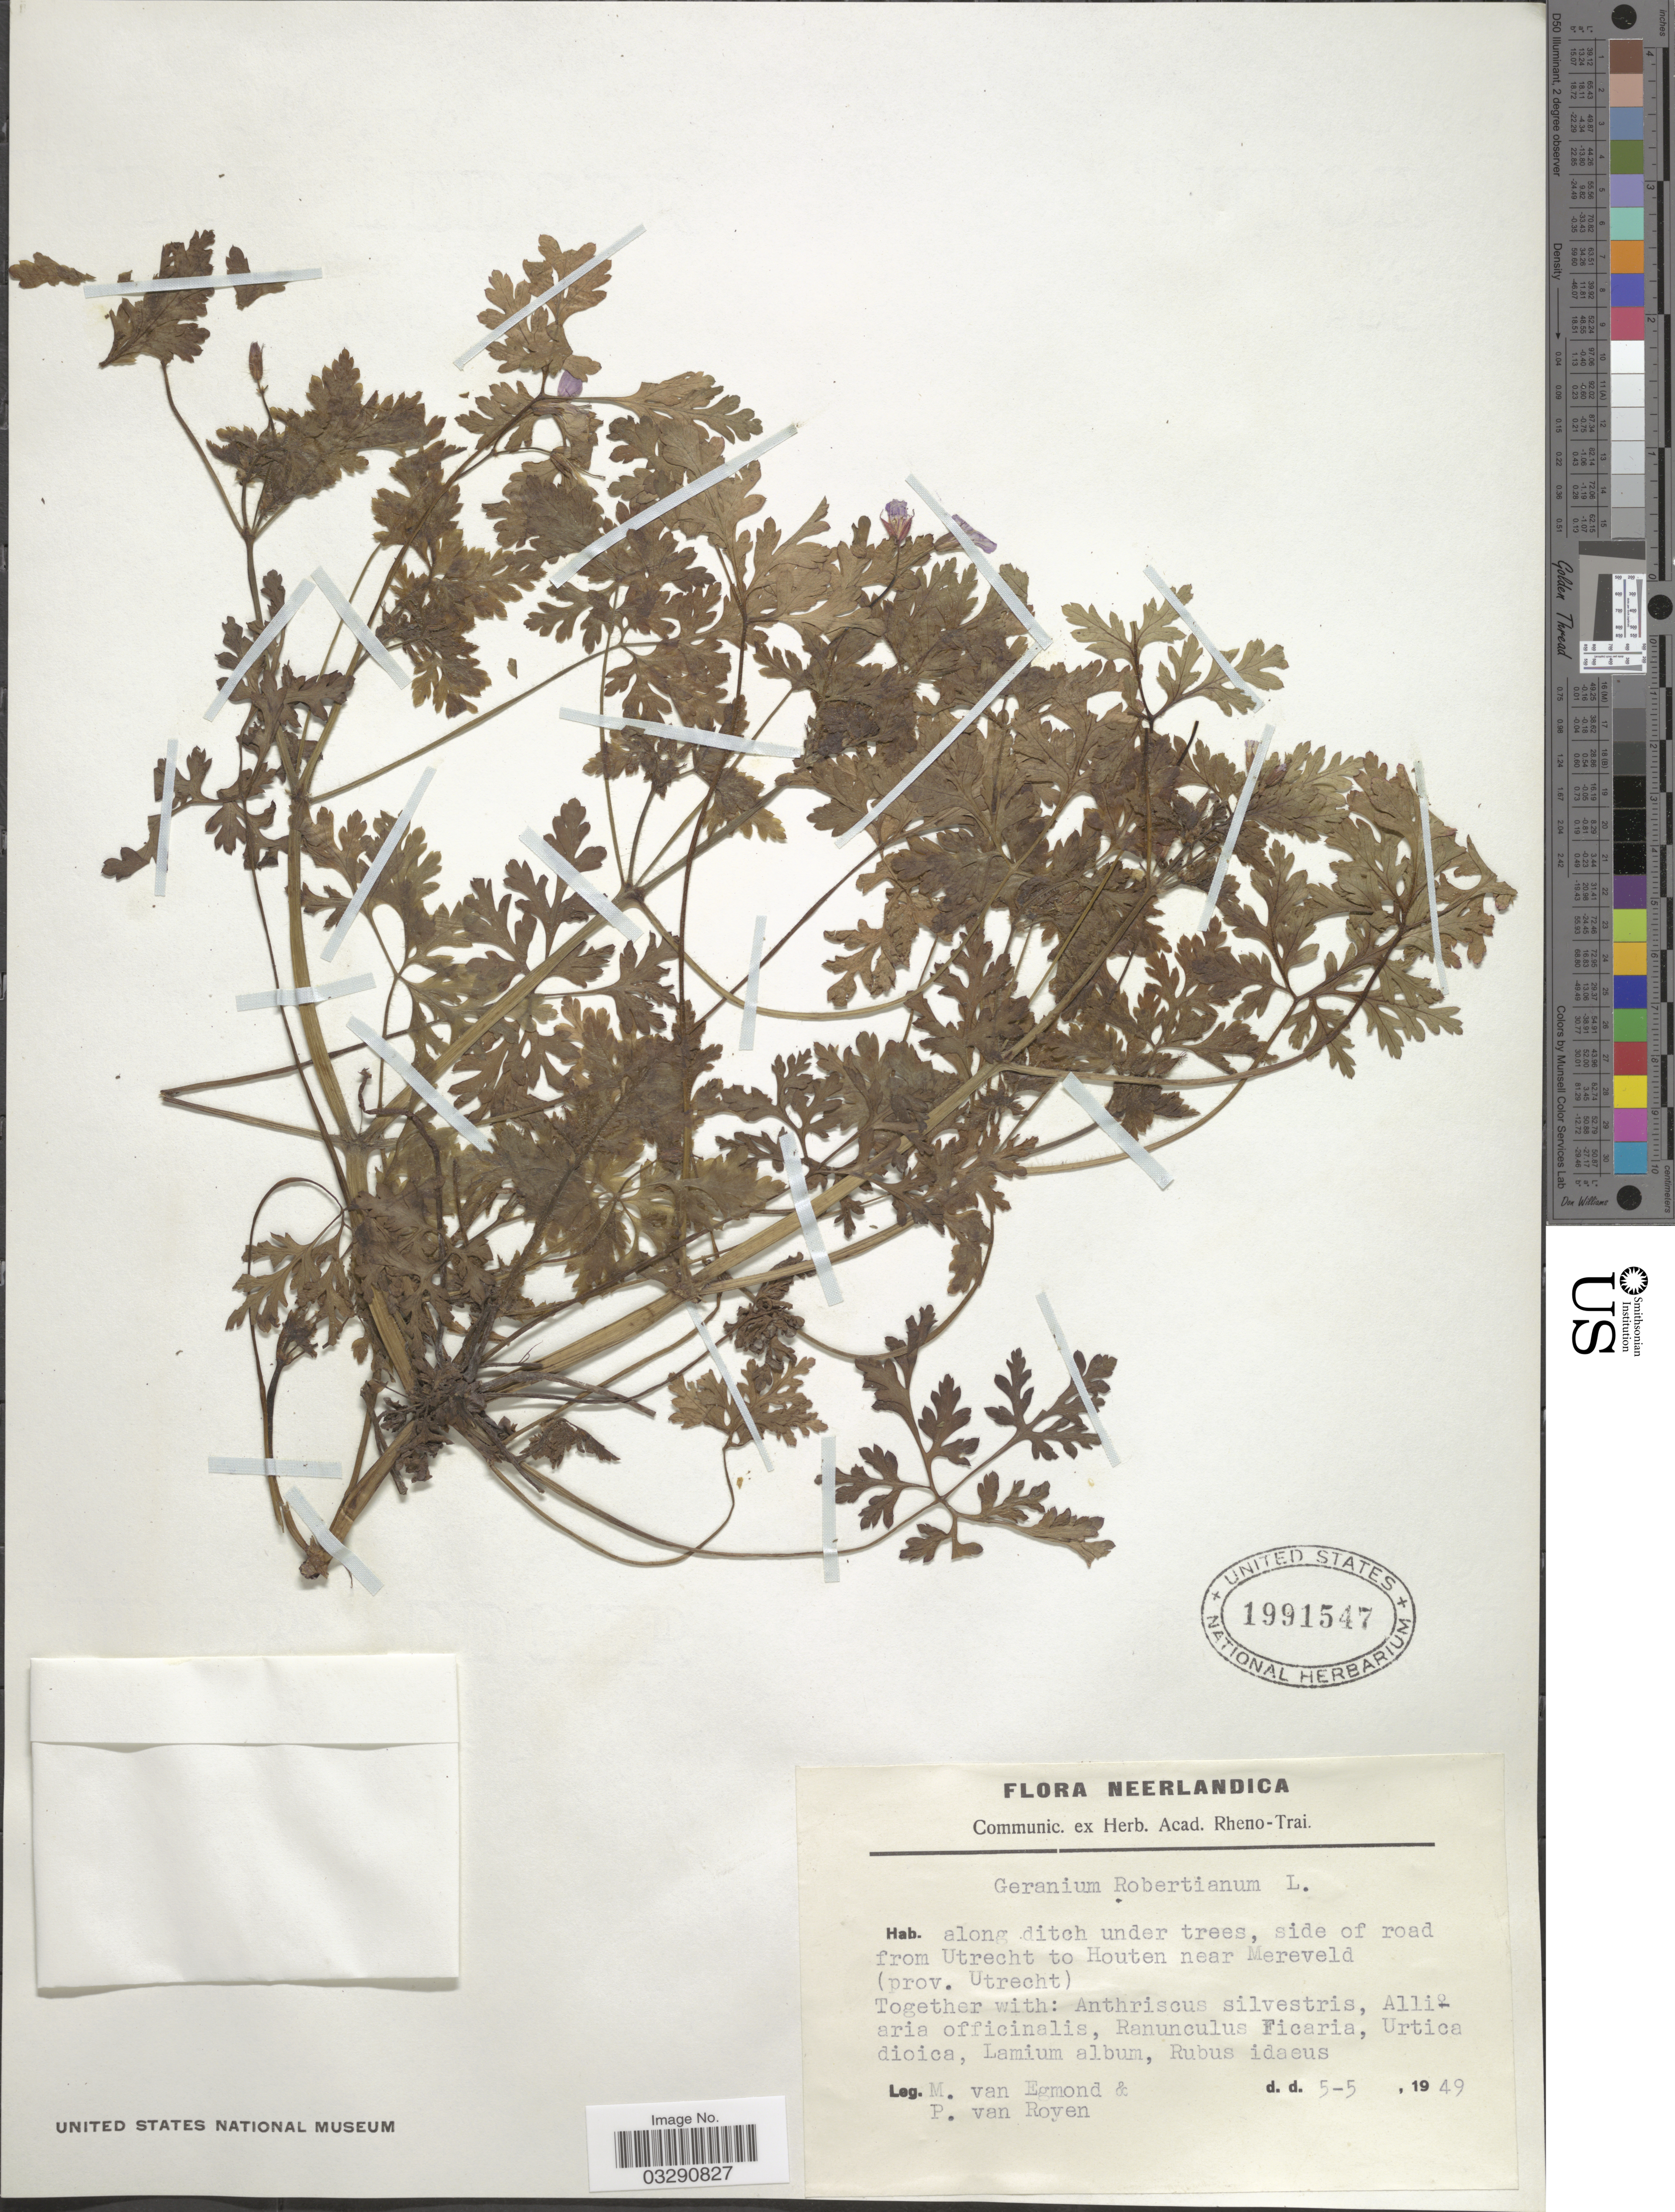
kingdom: Plantae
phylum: Tracheophyta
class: Magnoliopsida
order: Geraniales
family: Geraniaceae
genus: Geranium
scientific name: Geranium robertianum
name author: L.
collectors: M. Van Egmond & P. van Royen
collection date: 1949-05-05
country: Netherlands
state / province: Utrecht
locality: Along ditch under trees, side of road from Utrecht to Houten near Mereveld.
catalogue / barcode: US 1991547